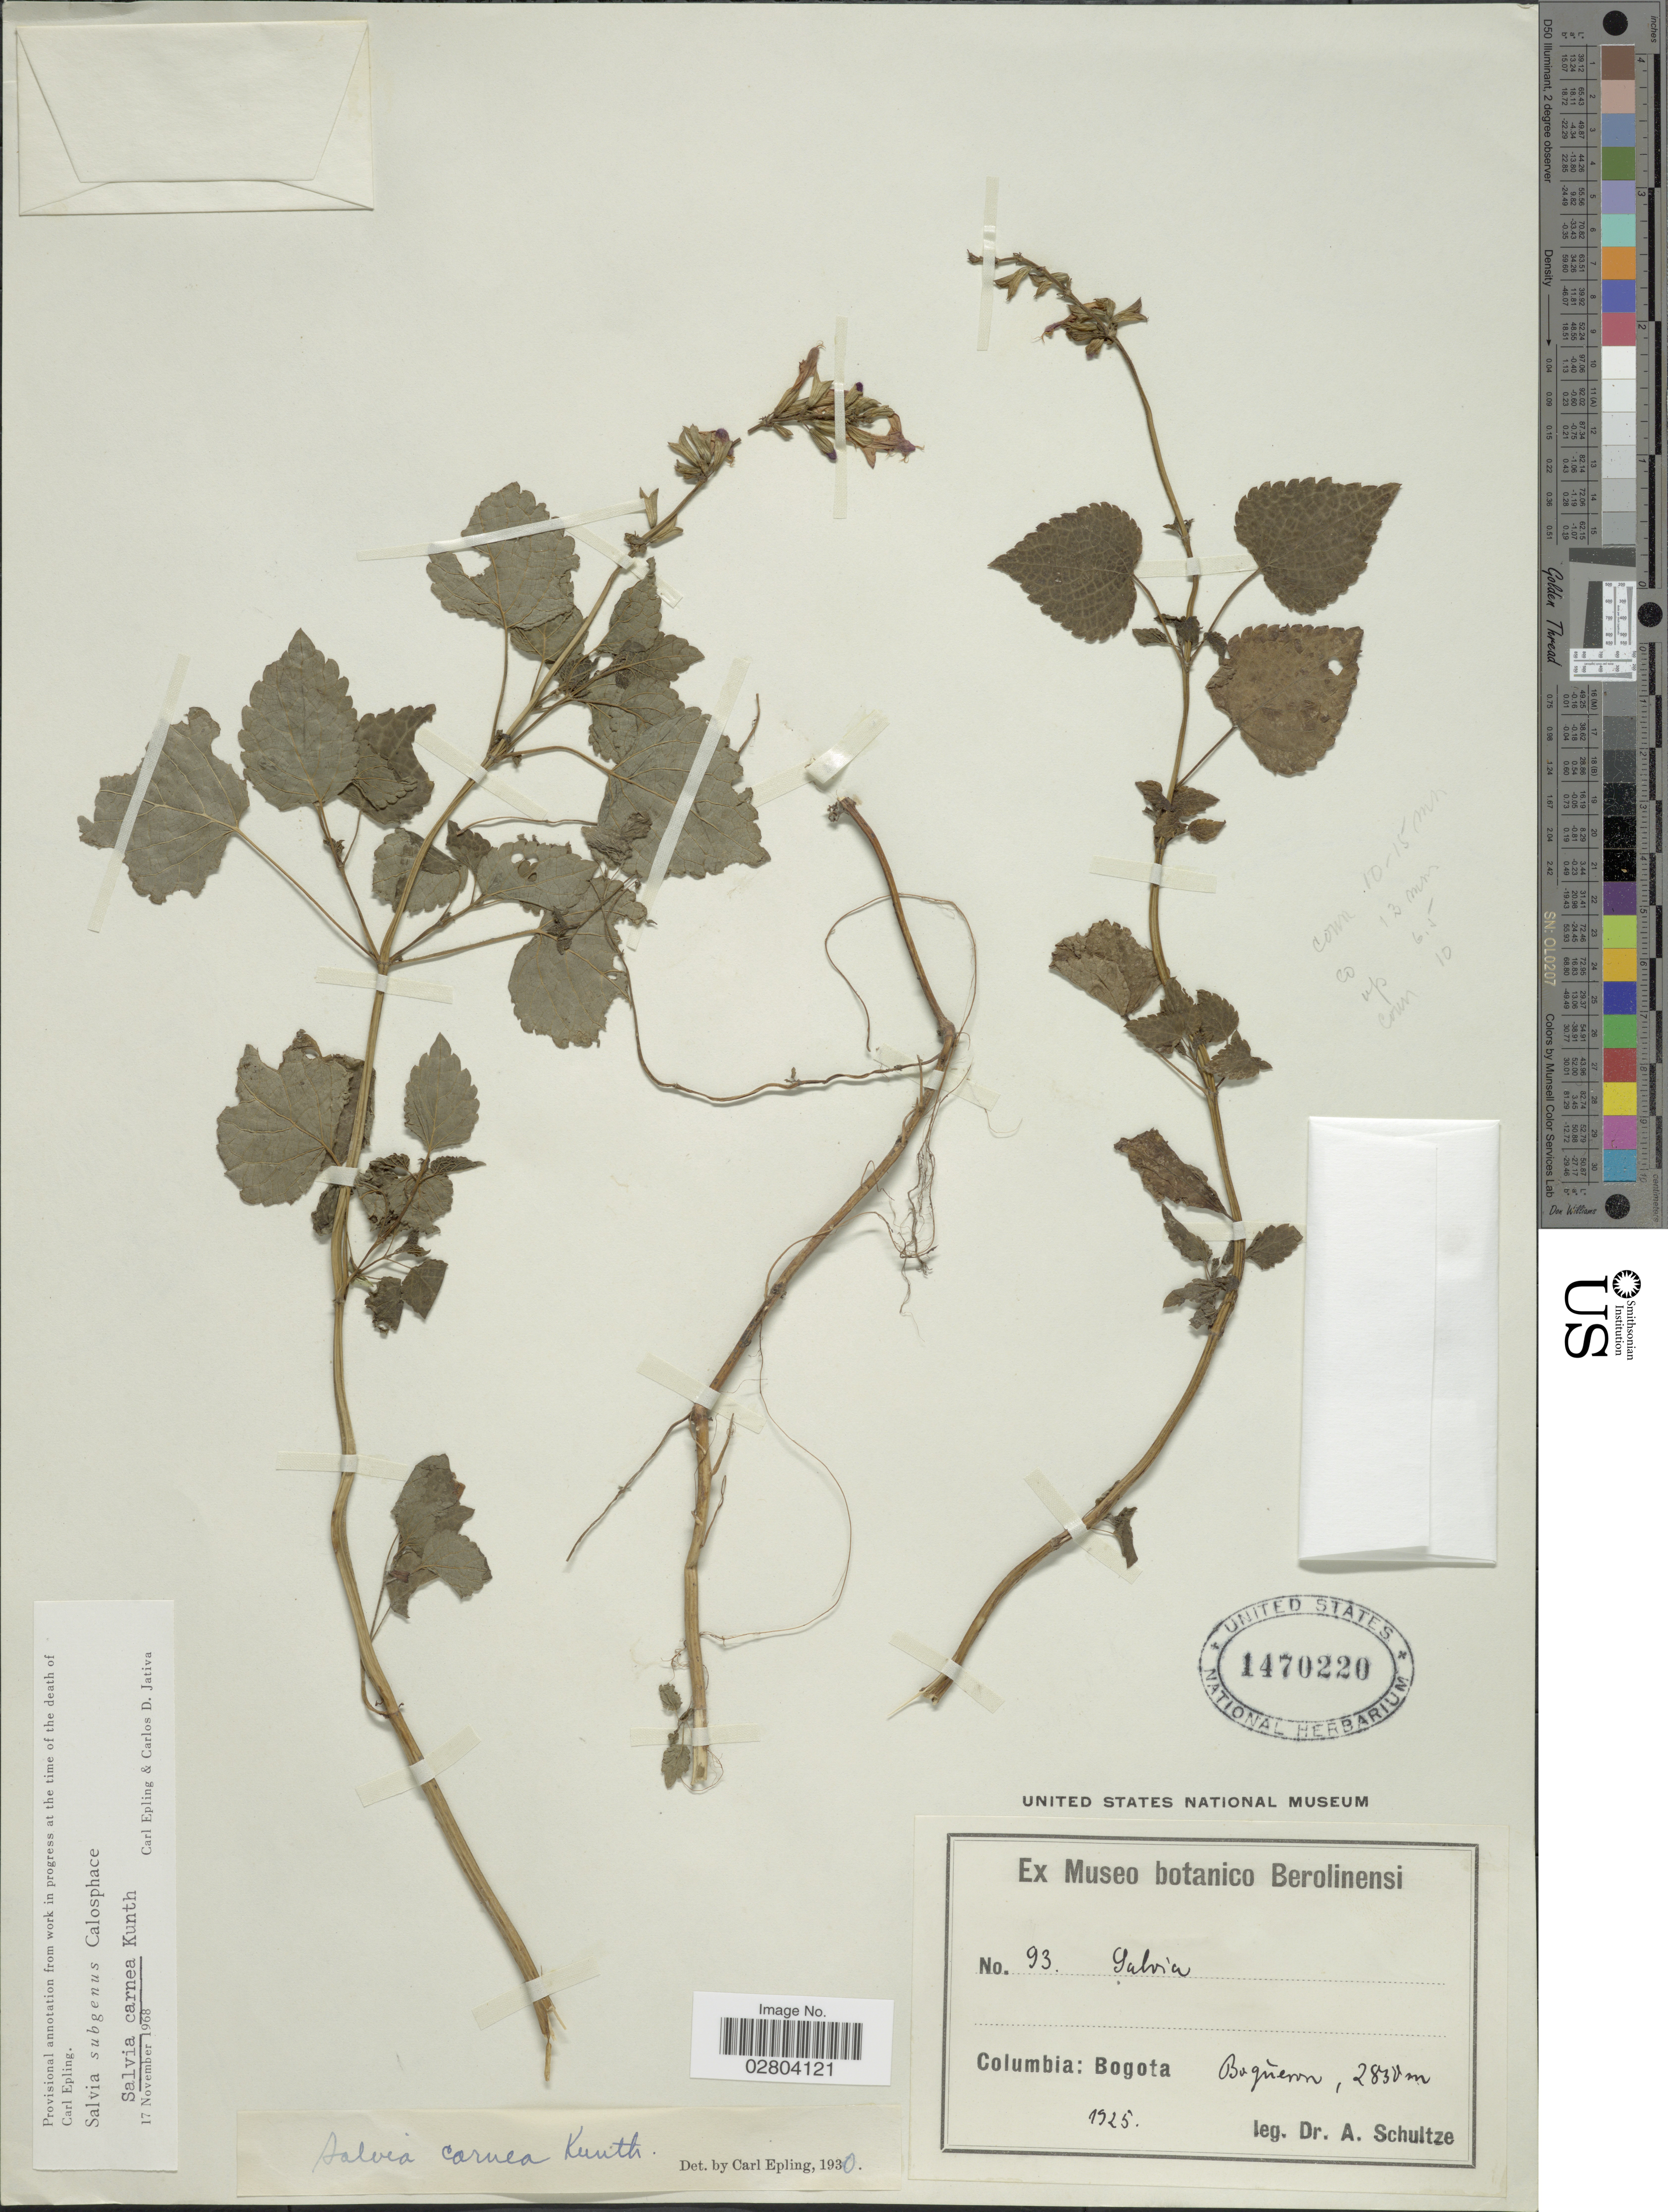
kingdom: Plantae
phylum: Tracheophyta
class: Magnoliopsida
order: Lamiales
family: Lamiaceae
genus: Salvia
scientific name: Salvia carnea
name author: Kunth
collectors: A. Schultze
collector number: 93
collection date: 1925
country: Colombia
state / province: Bogota D.C.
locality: Boqueron.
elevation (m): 2830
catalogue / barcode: US 1470220